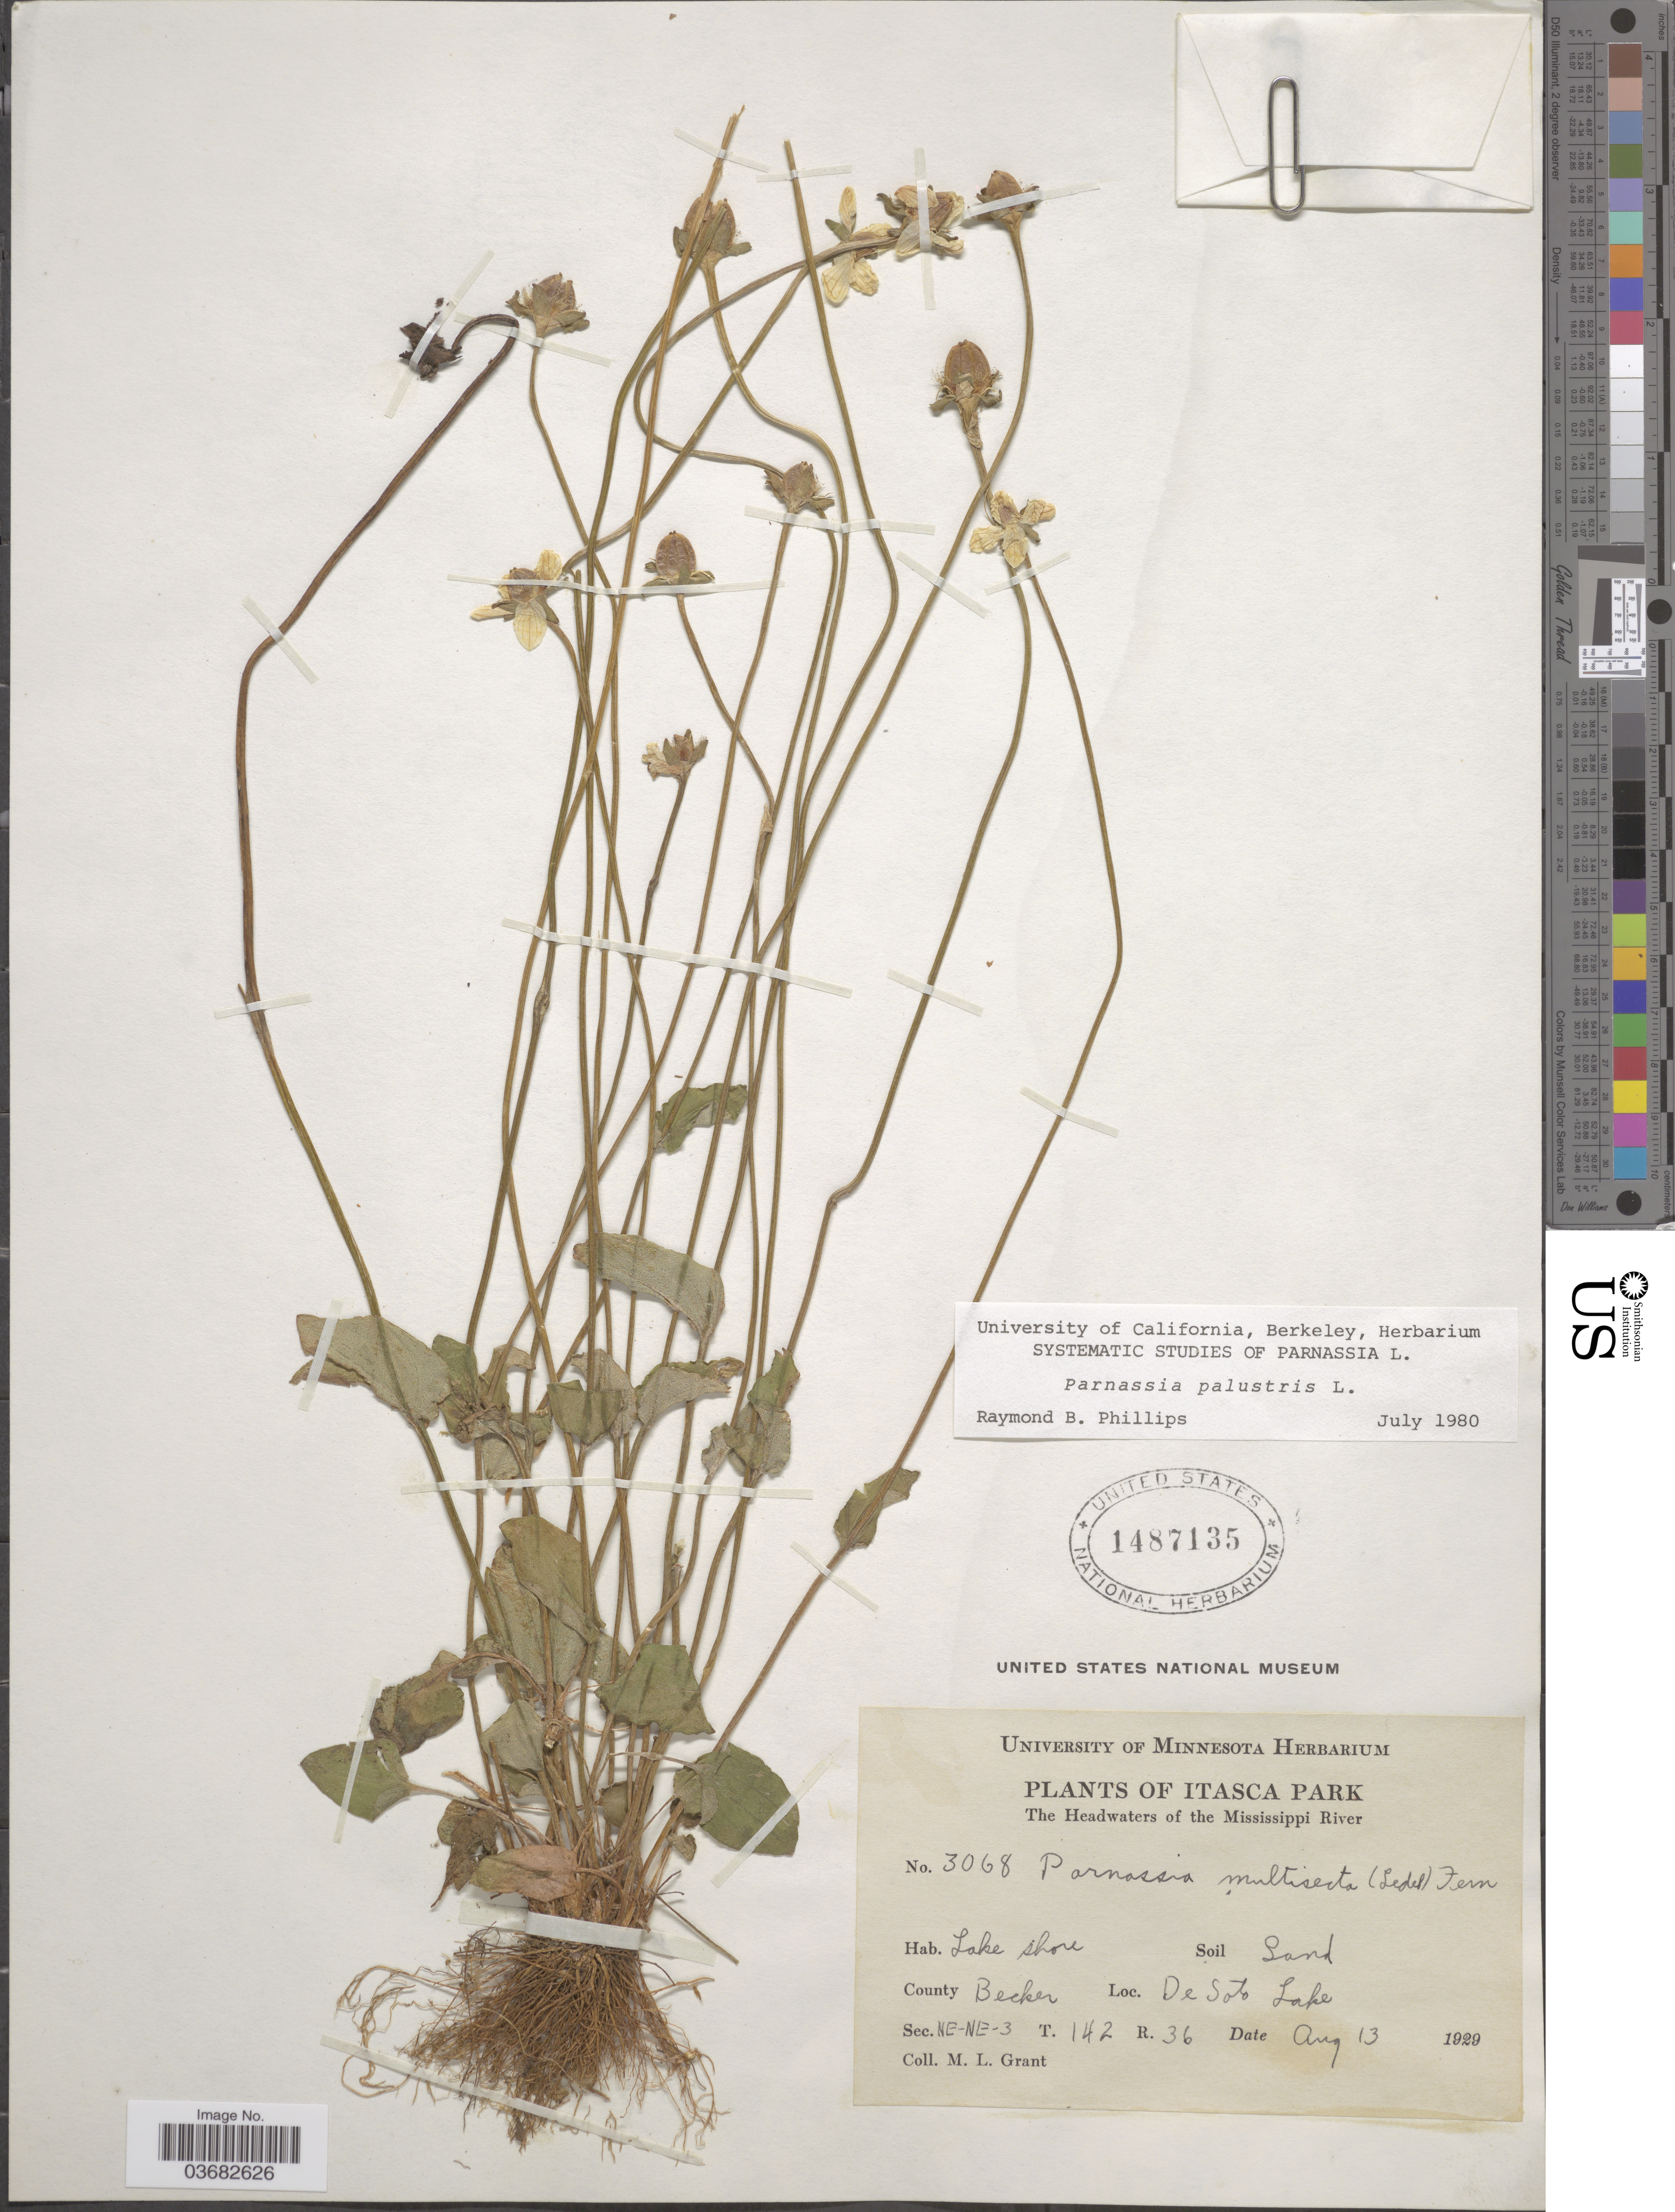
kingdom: Plantae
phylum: Tracheophyta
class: Magnoliopsida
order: Celastrales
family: Parnassiaceae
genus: Parnassia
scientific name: Parnassia palustris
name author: L.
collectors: M. L. Grant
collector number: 3068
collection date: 1929-08-13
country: United States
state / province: Minnesota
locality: Itasca Park. The Headwaters of the Mississippi River. Lake shore. County Becker. De Soto Lake. Sec. NE-NE-3 T. 142 R. 36.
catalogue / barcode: US 1487135